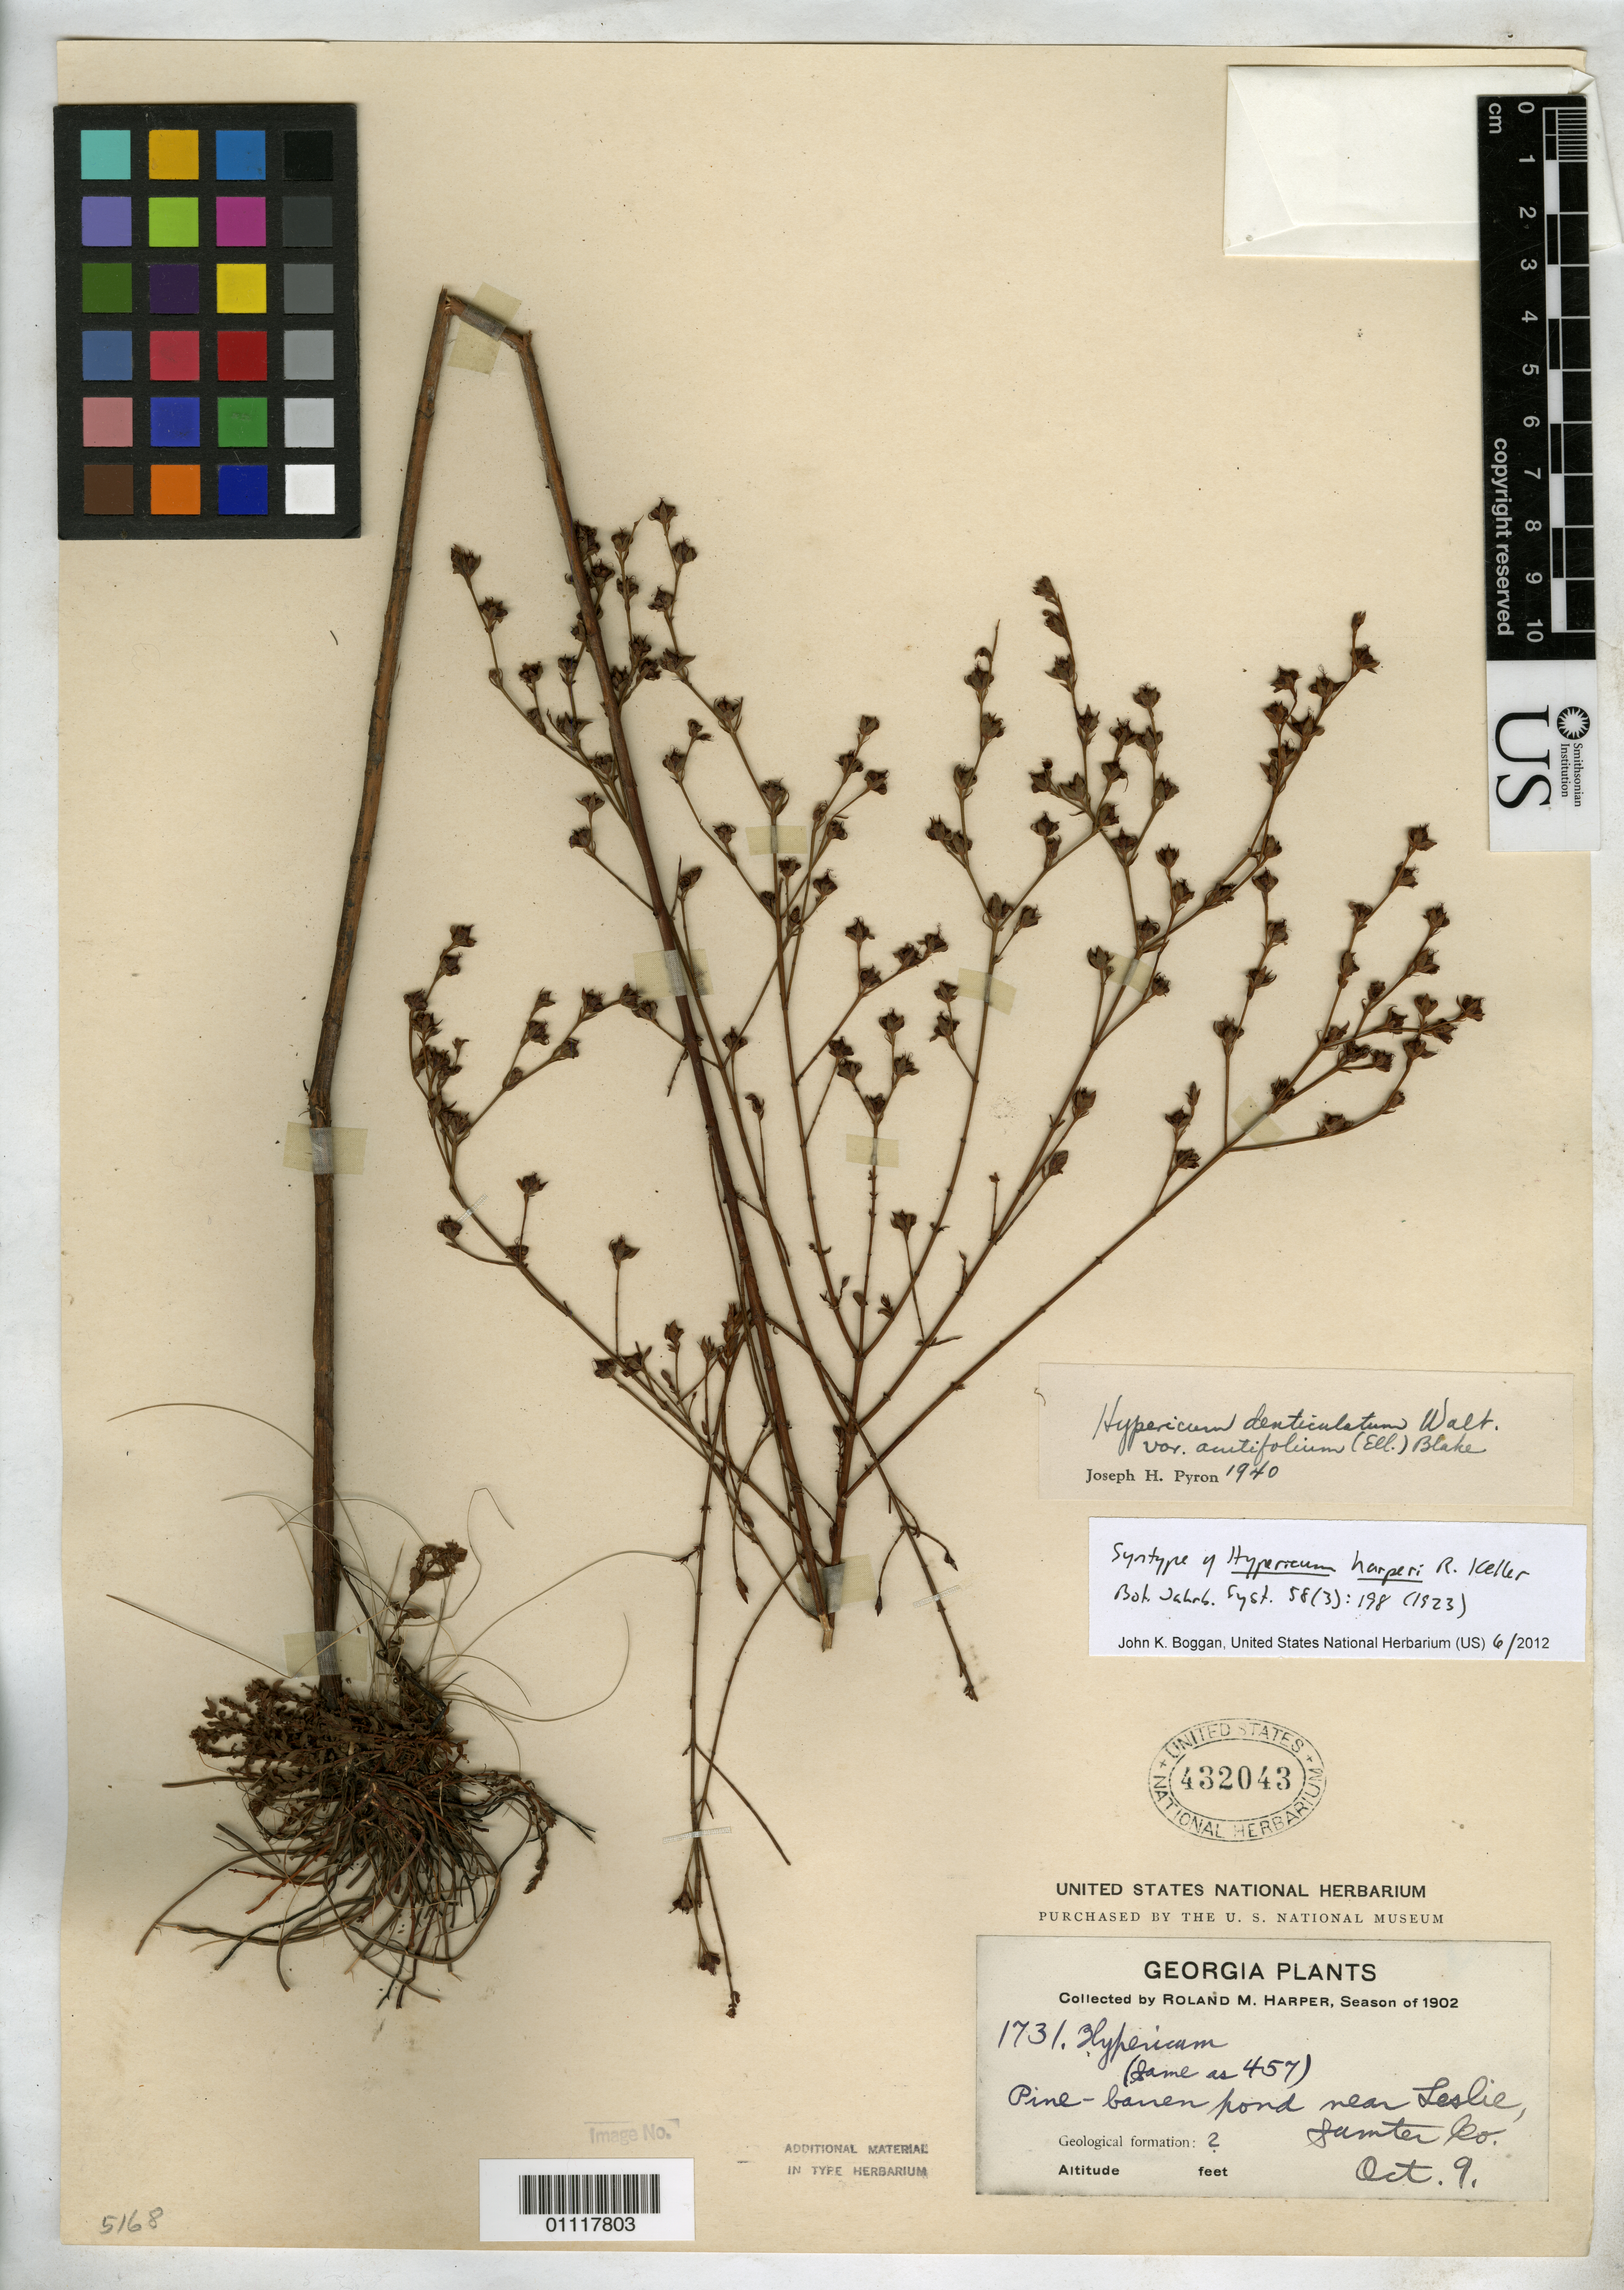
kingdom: Plantae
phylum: Tracheophyta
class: Magnoliopsida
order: Malpighiales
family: Hypericaceae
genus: Hypericum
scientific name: Hypericum harperi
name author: R. Keller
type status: Syntype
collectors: R. M. Harper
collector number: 1731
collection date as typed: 09 Oct 1902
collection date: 1902-10-09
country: United States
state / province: Georgia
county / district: Sumter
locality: Near Leslie.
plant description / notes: Specimen annotated as isolectotype, but validity of lectotypification is uncertain.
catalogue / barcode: US 432043